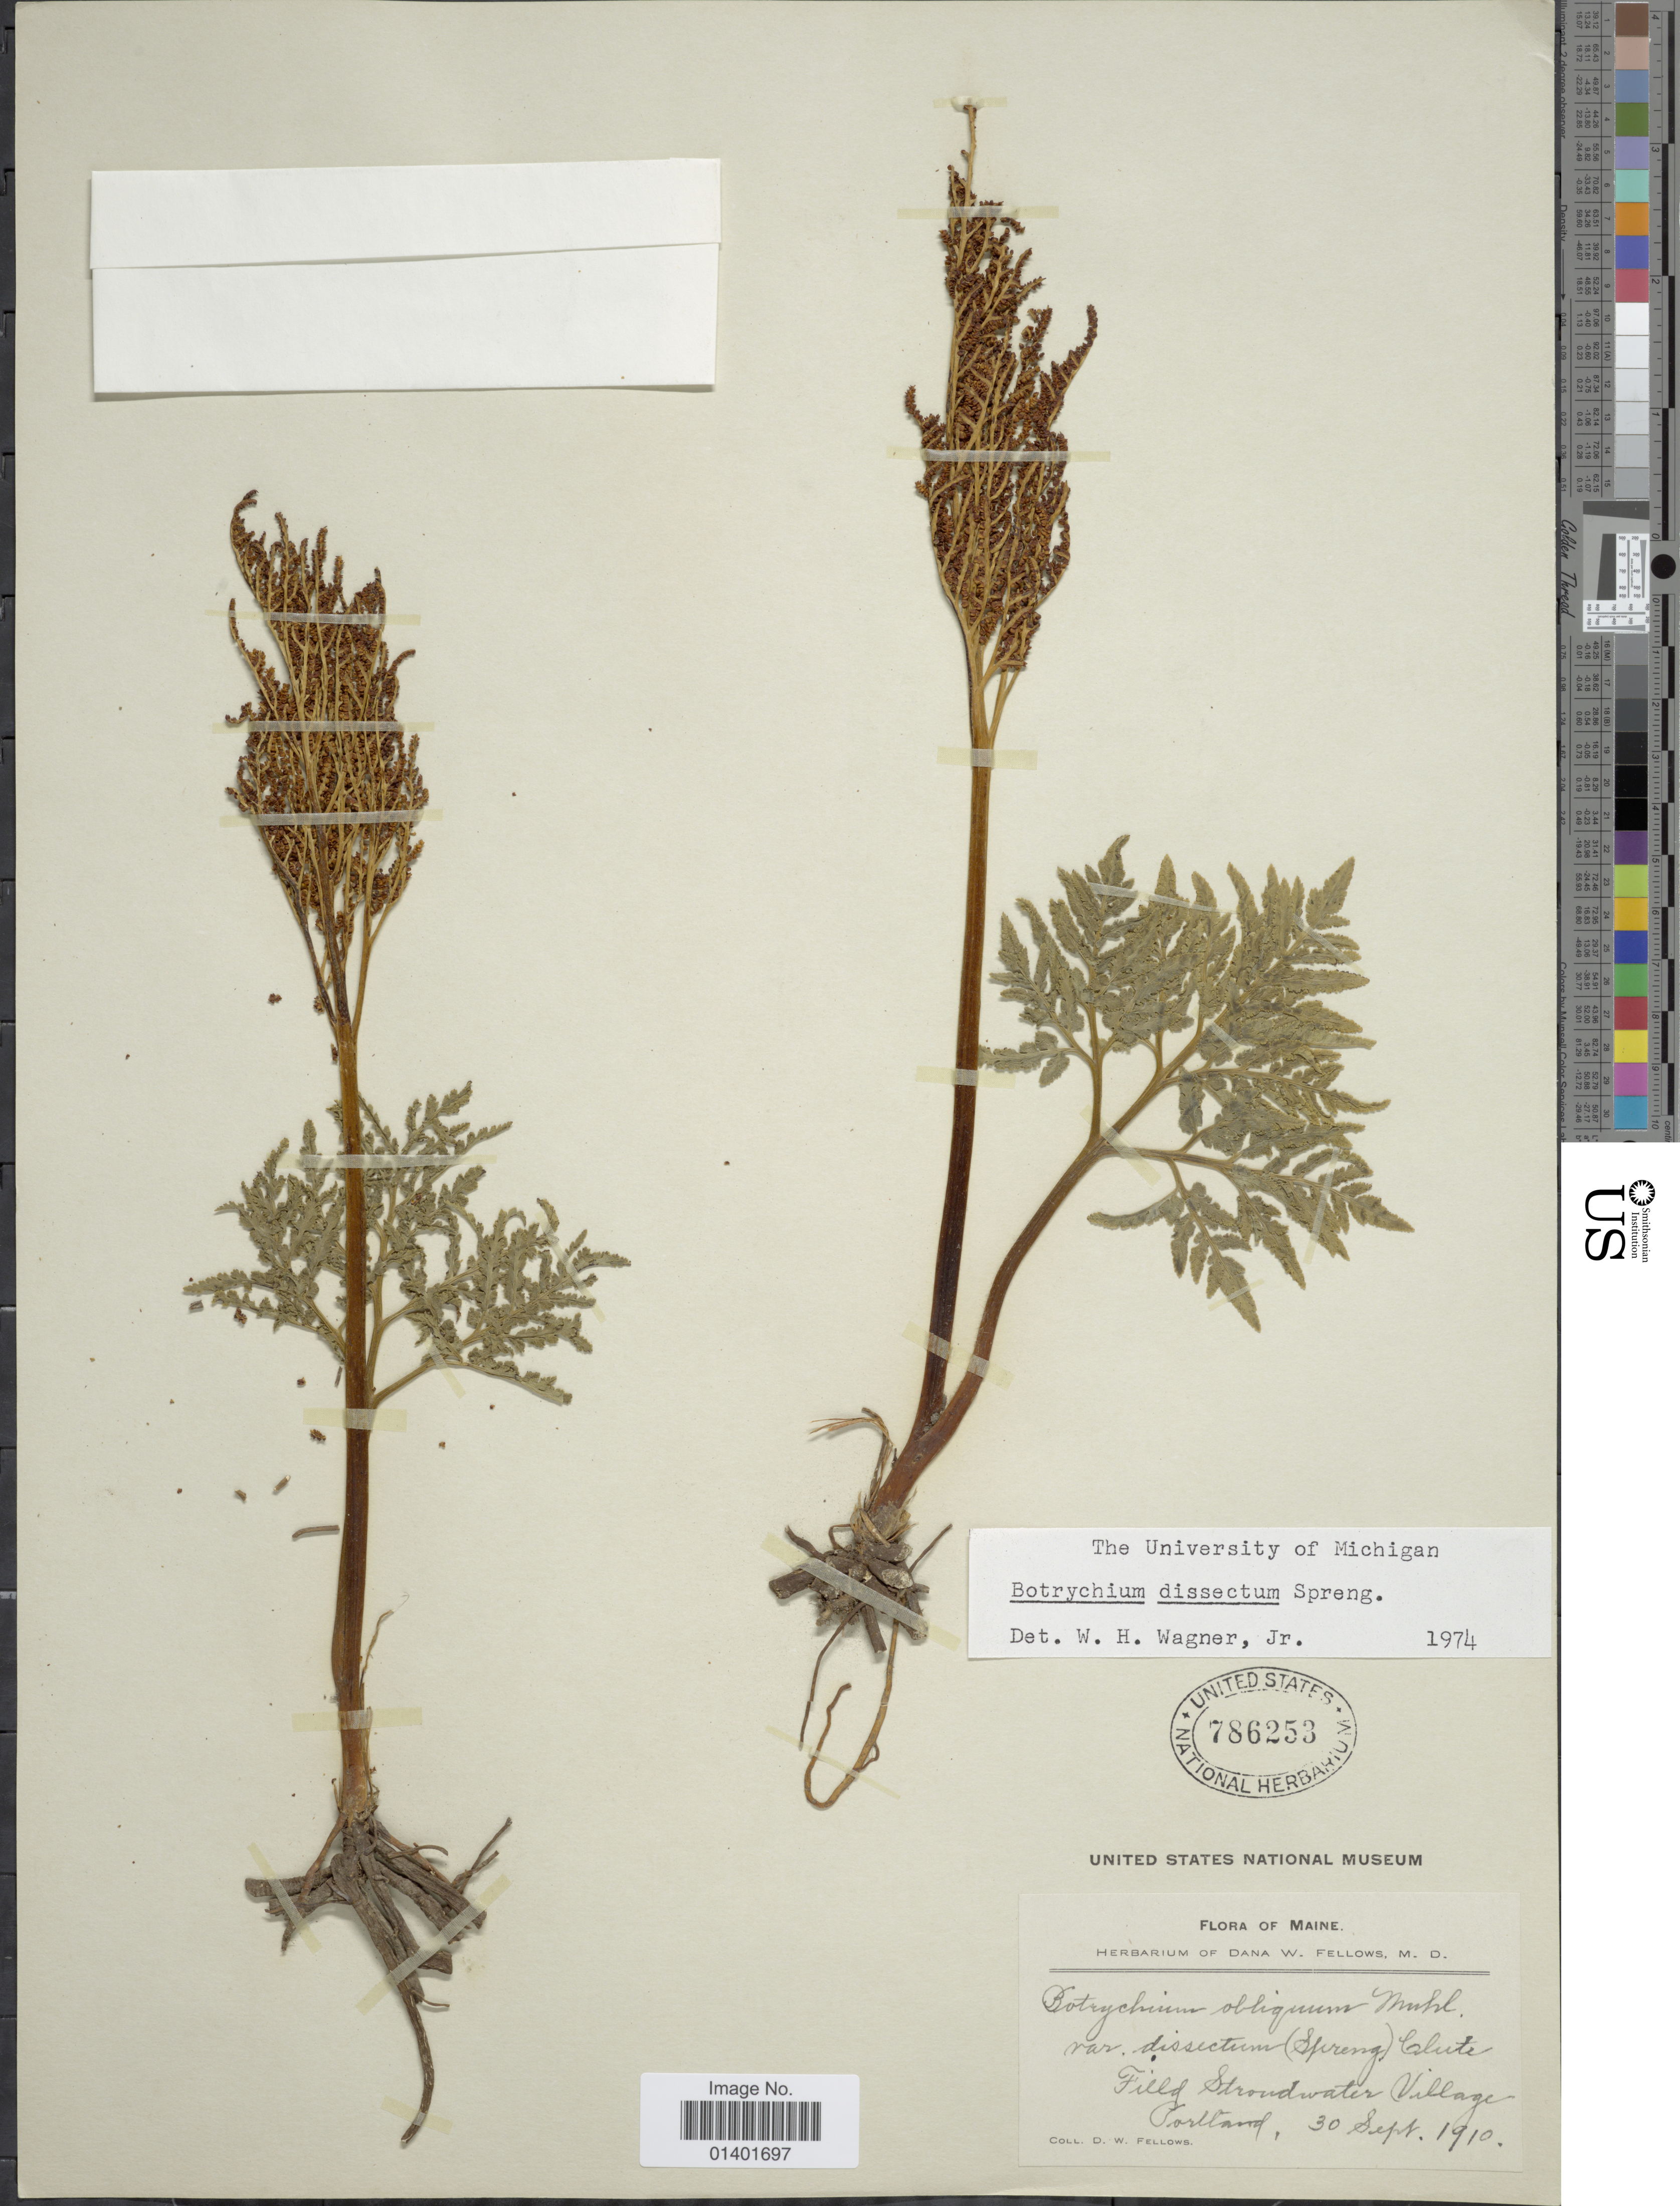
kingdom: Plantae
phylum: Tracheophyta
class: Polypodiopsida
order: Ophioglossales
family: Ophioglossaceae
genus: Botrychium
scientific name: Botrychium dissectum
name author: Spreng.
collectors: D. W. Fellows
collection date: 1910-09-30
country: United States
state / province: Maine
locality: Filld Stroudwater Village Portland.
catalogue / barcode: US 786253